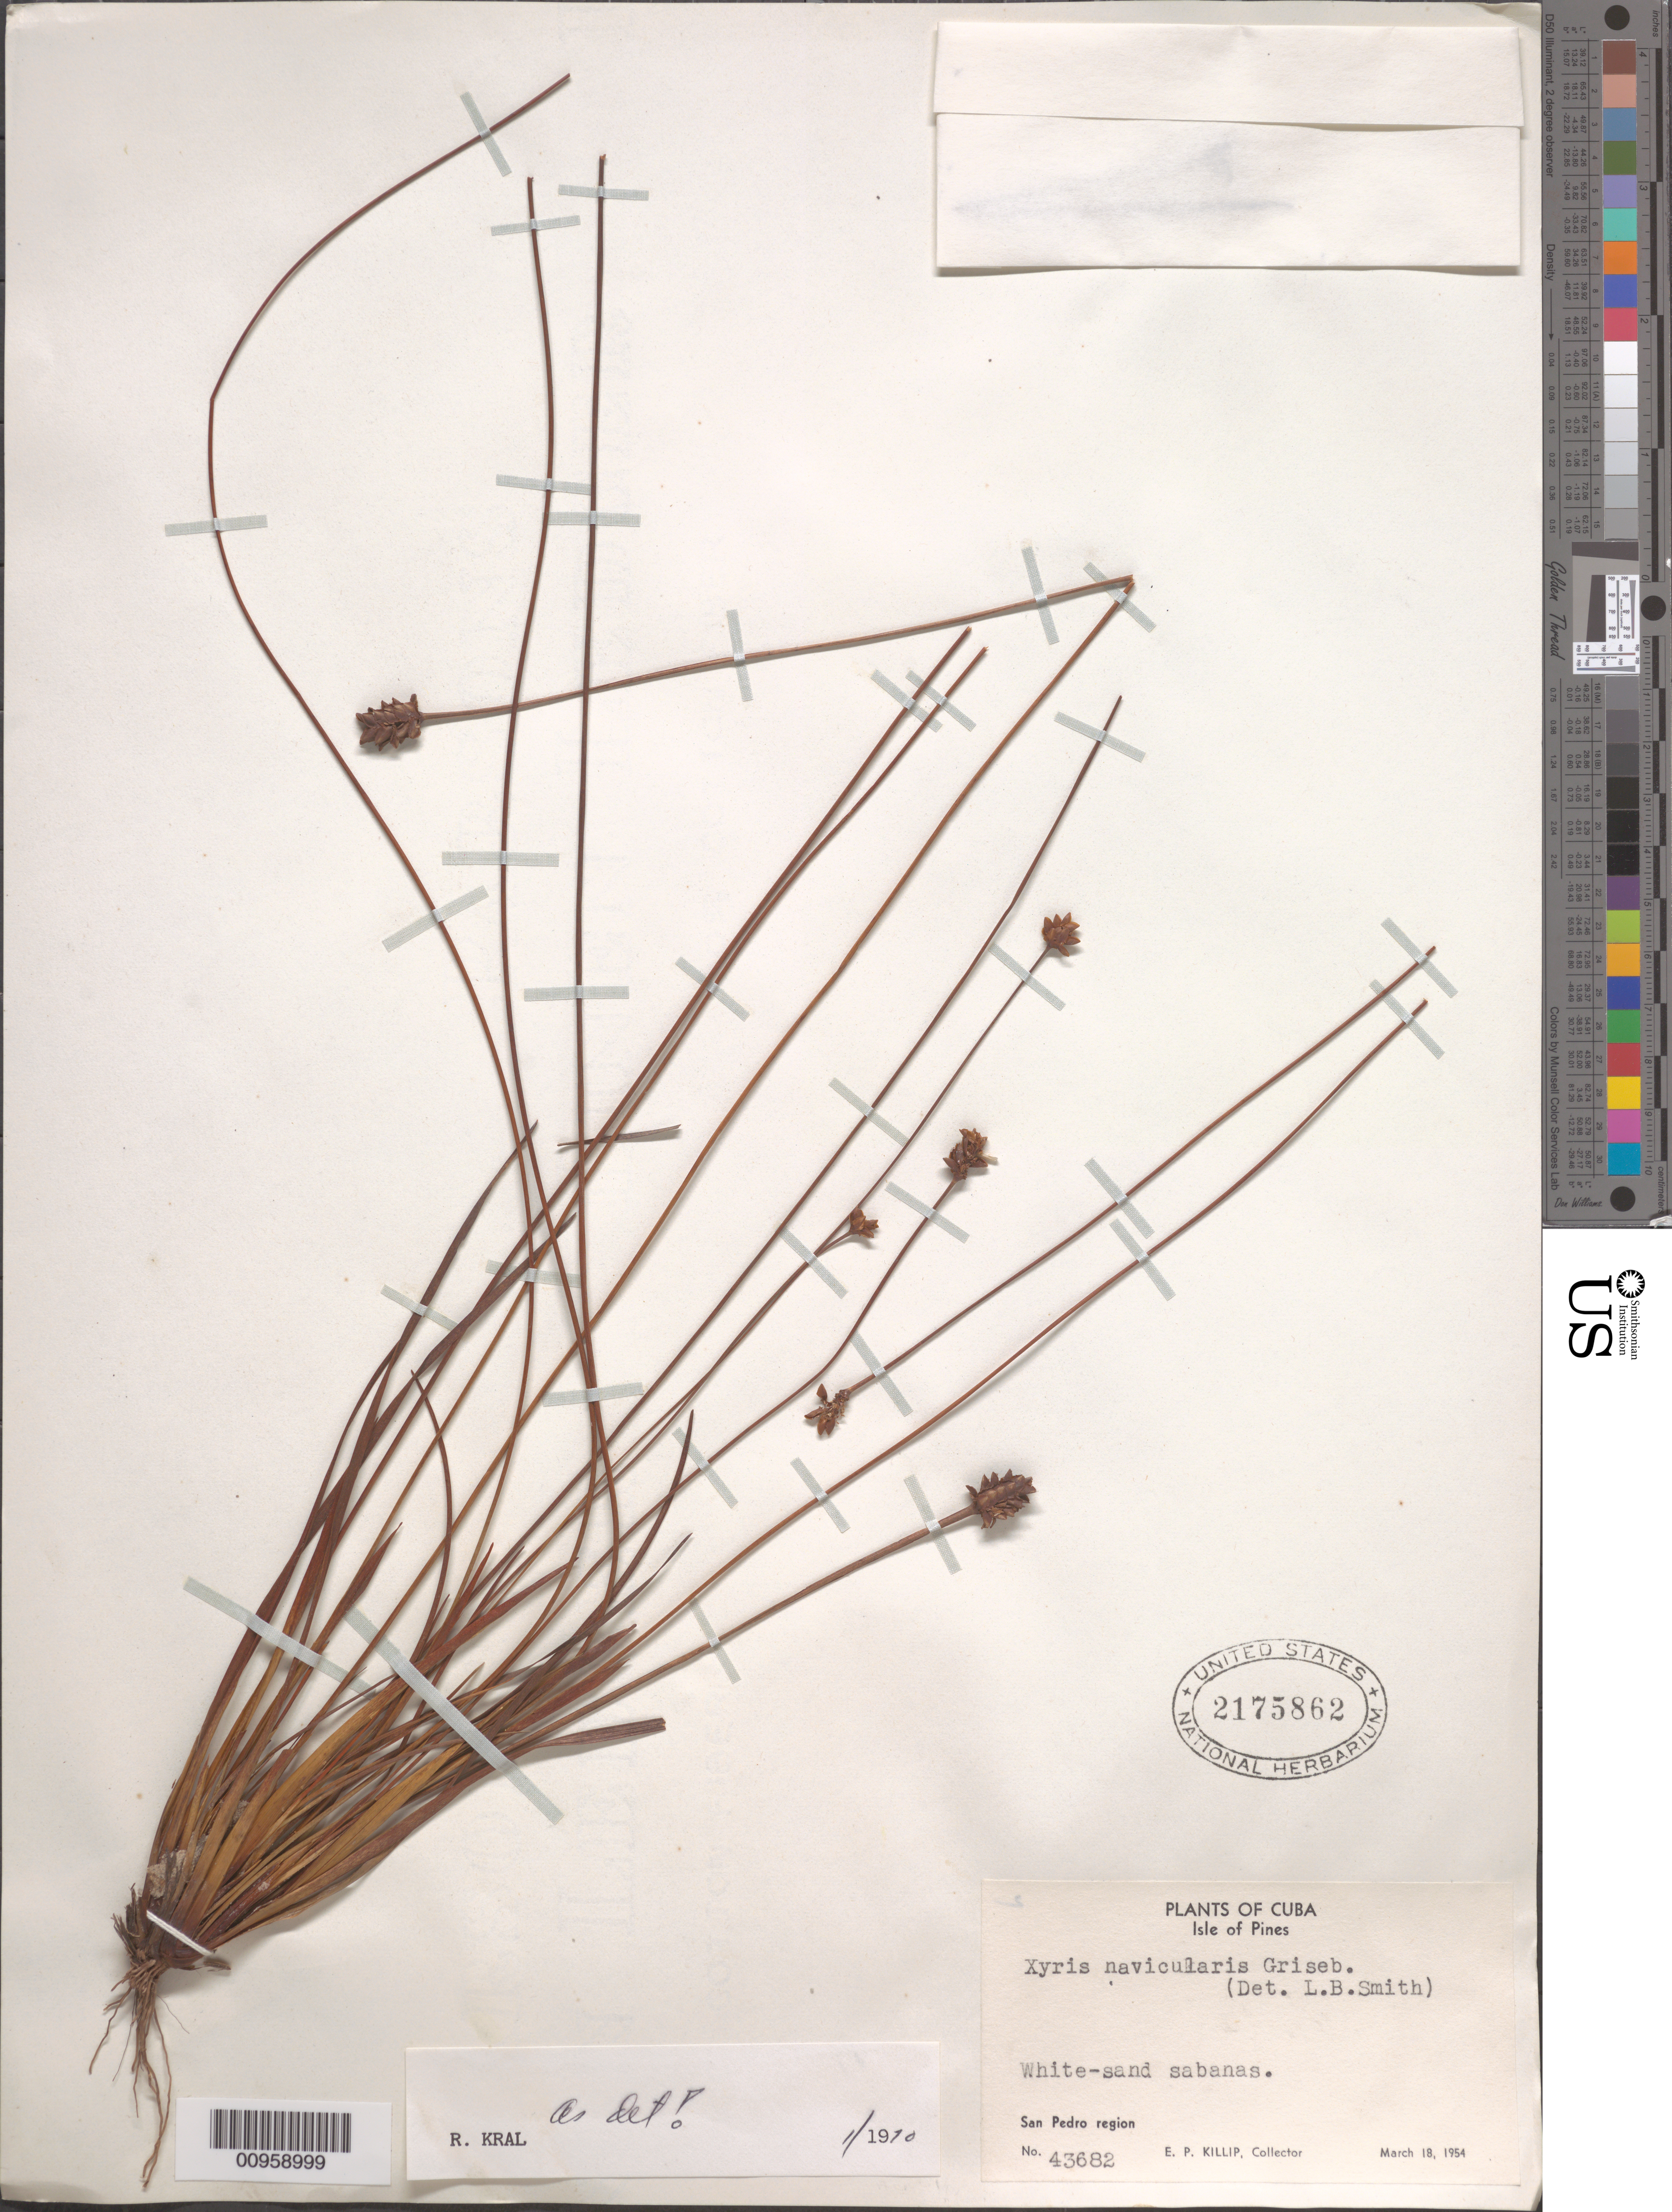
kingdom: Plantae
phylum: Tracheophyta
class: Liliopsida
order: Poales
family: Xyridaceae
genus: Xyris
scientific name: Xyris navicularis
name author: Griseb.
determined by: Kral, Robert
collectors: E. P. Killip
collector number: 43682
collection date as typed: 18 Mar 1954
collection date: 1954-03-18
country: Cuba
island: Isla de la Juventud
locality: San Pedro Region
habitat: White-sand sabanas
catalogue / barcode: US 2175862